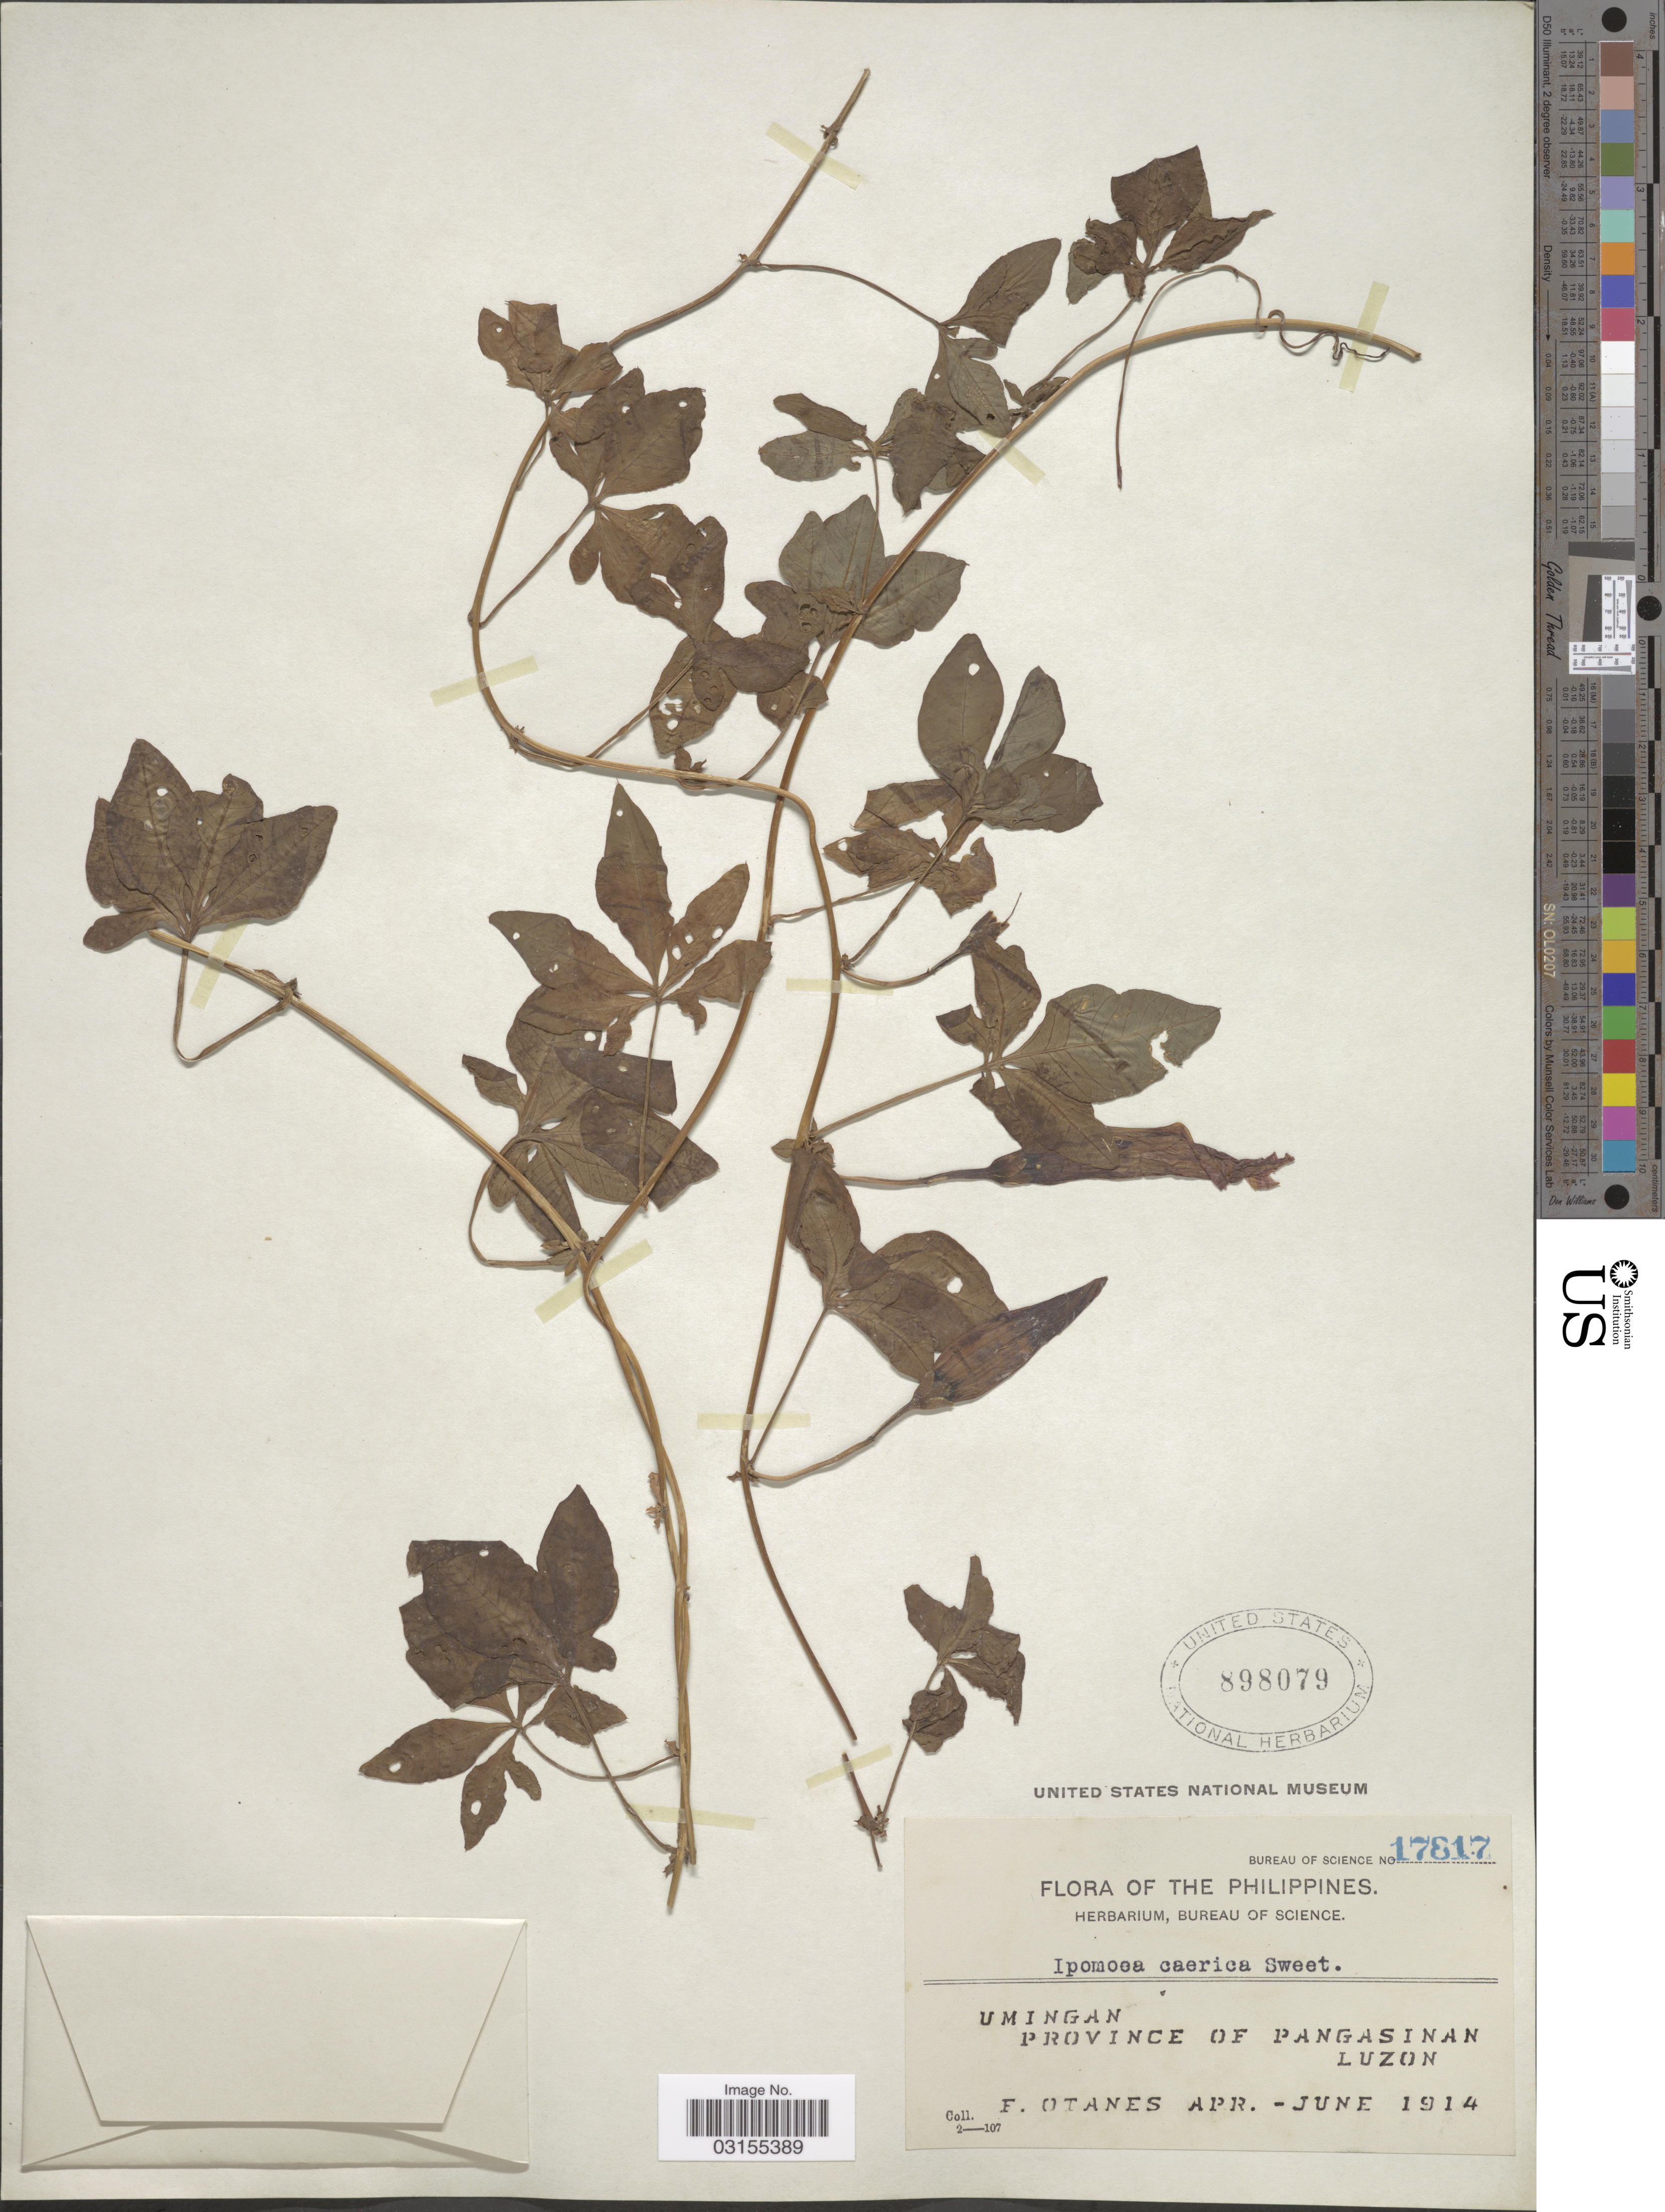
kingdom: Plantae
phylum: Tracheophyta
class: Magnoliopsida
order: Solanales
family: Convolvulaceae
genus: Ipomoea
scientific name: Ipomoea cairica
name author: (L.) Sweet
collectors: F. Q. Otanes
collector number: Bureau of Science 17817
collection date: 1914-04/1914-06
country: Philippines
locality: Umingan, Province of Pangasinan Luzon.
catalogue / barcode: US 898079